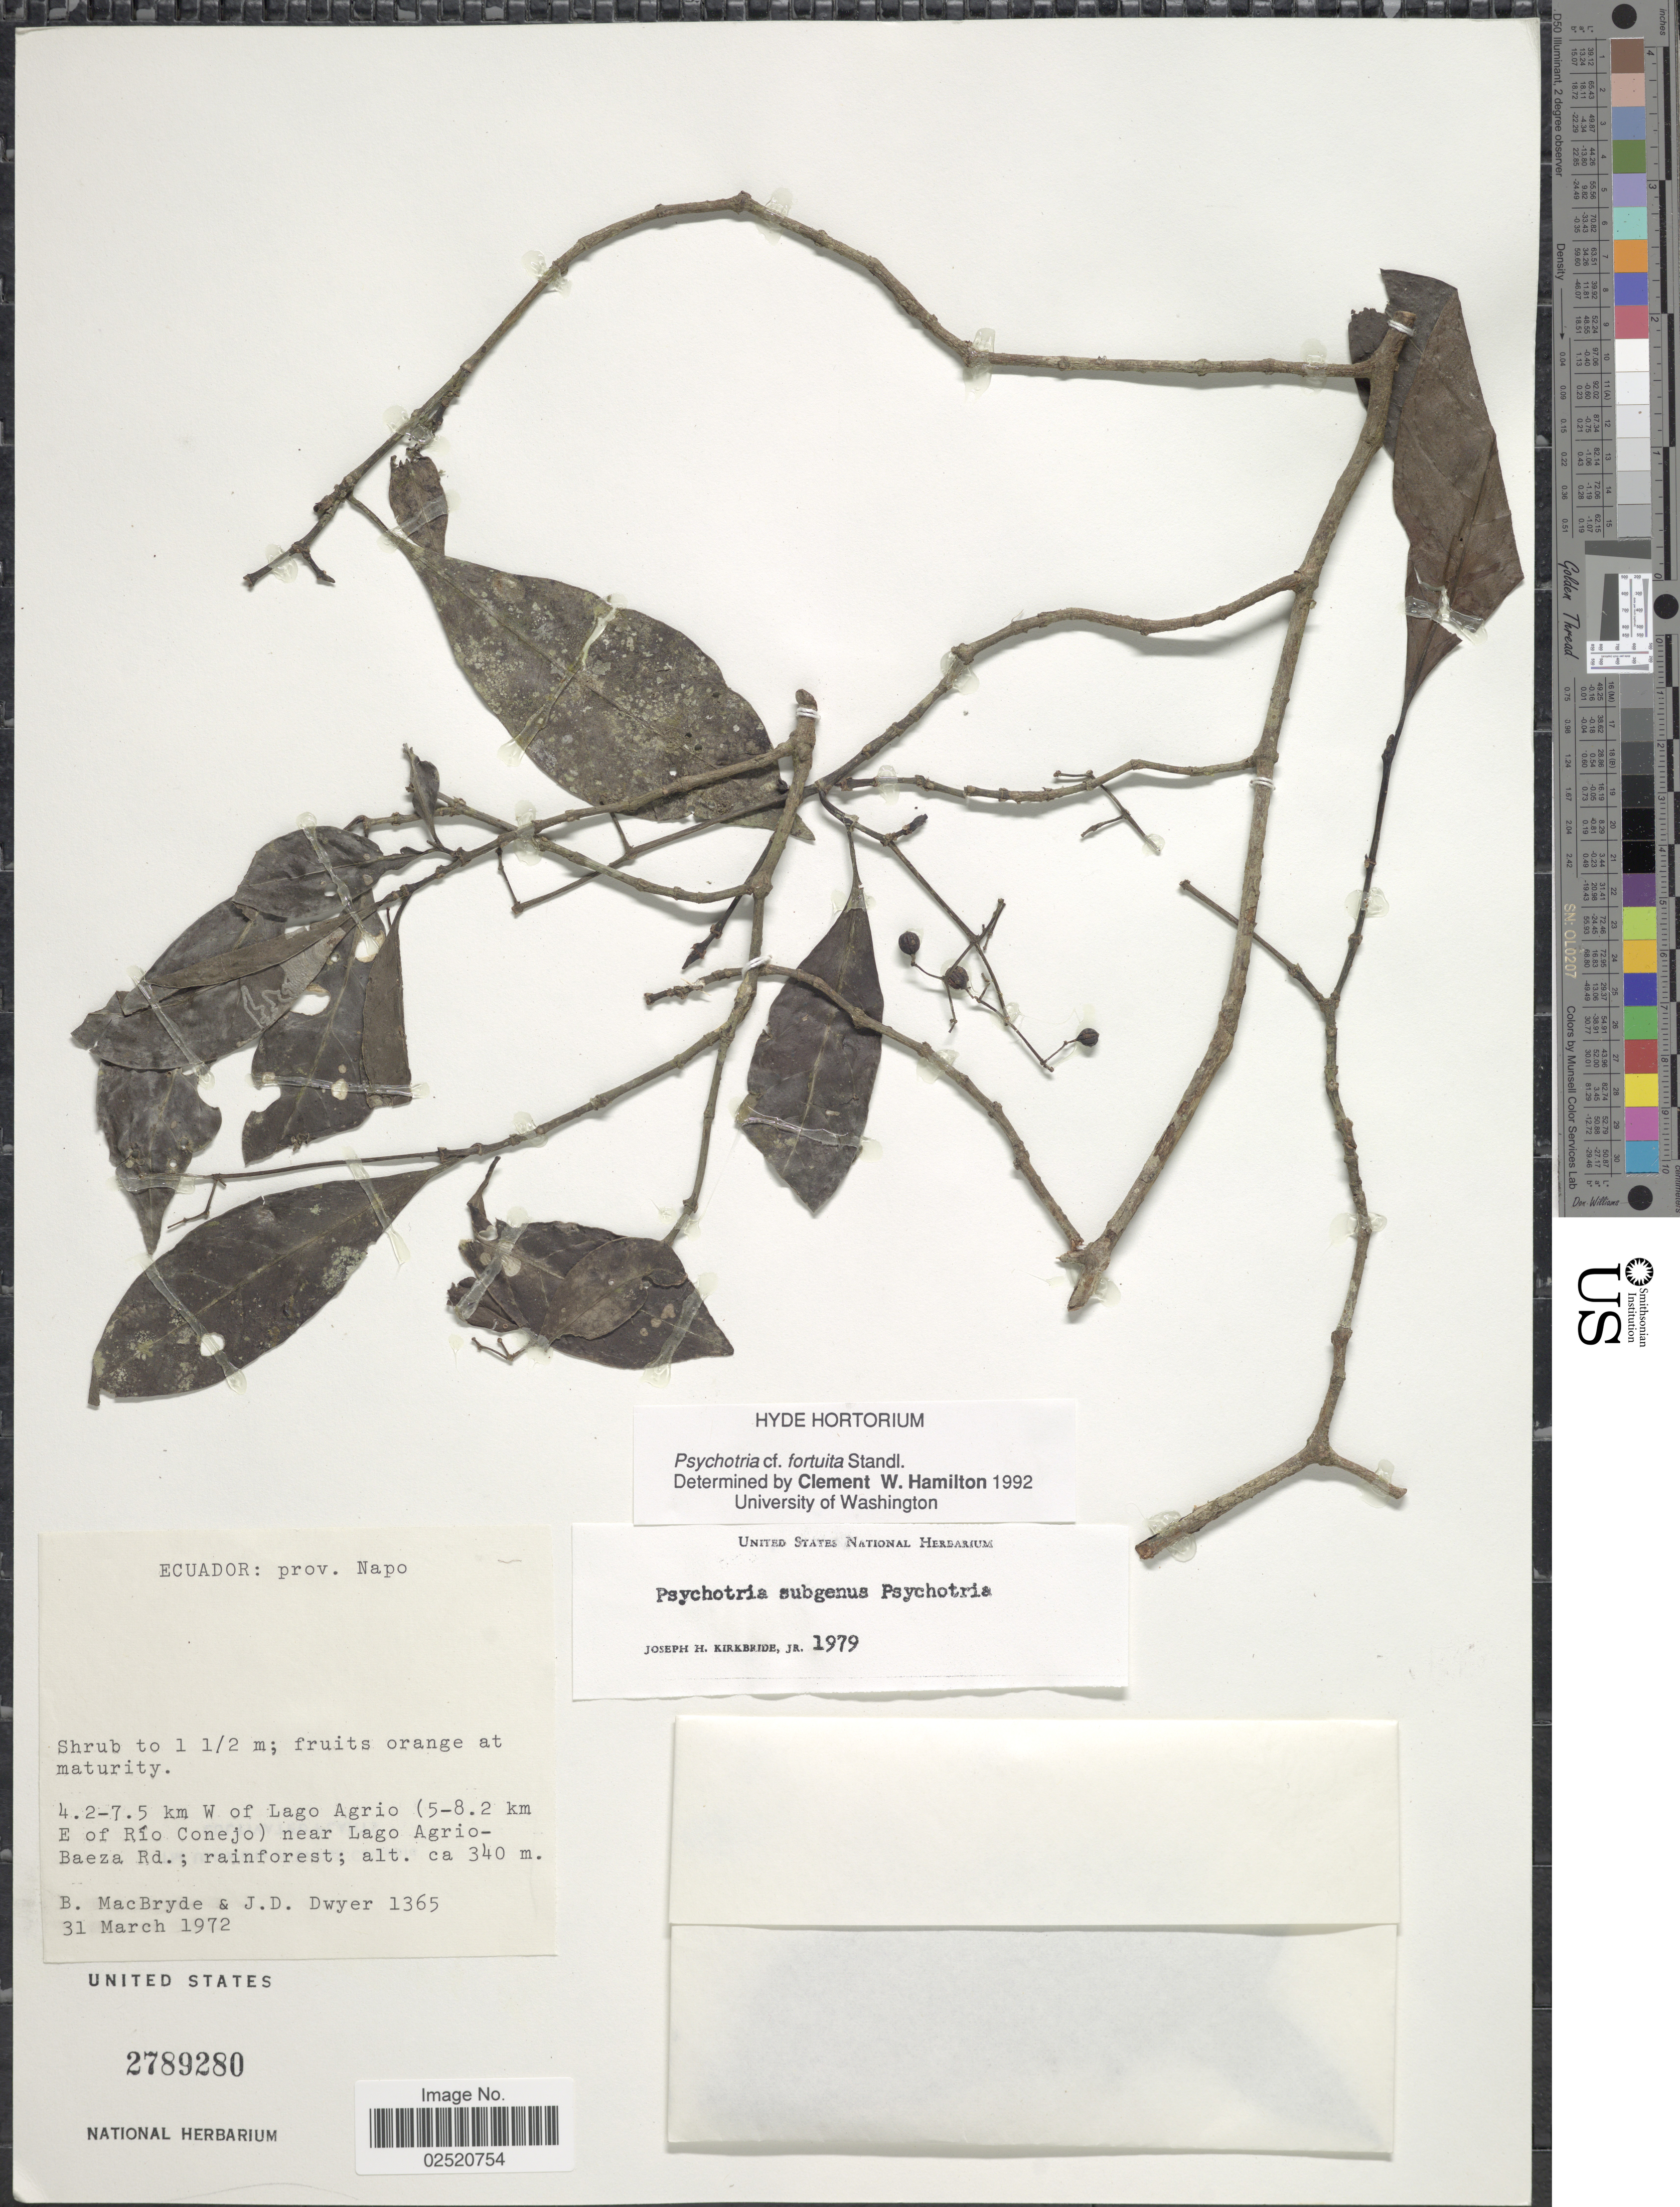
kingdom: Plantae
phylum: Tracheophyta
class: Magnoliopsida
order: Gentianales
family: Rubiaceae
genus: Psychotria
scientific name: Psychotria sp.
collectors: B. MacBryde & J. D. Dwyer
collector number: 1365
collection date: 1972-03-31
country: Ecuador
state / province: Napo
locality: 4.2-7.5 km W of Lago Agrio (5-8.2 km E of Río Conejo) near Lago Agrio-Baeza Rd.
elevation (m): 340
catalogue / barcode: US 2789280